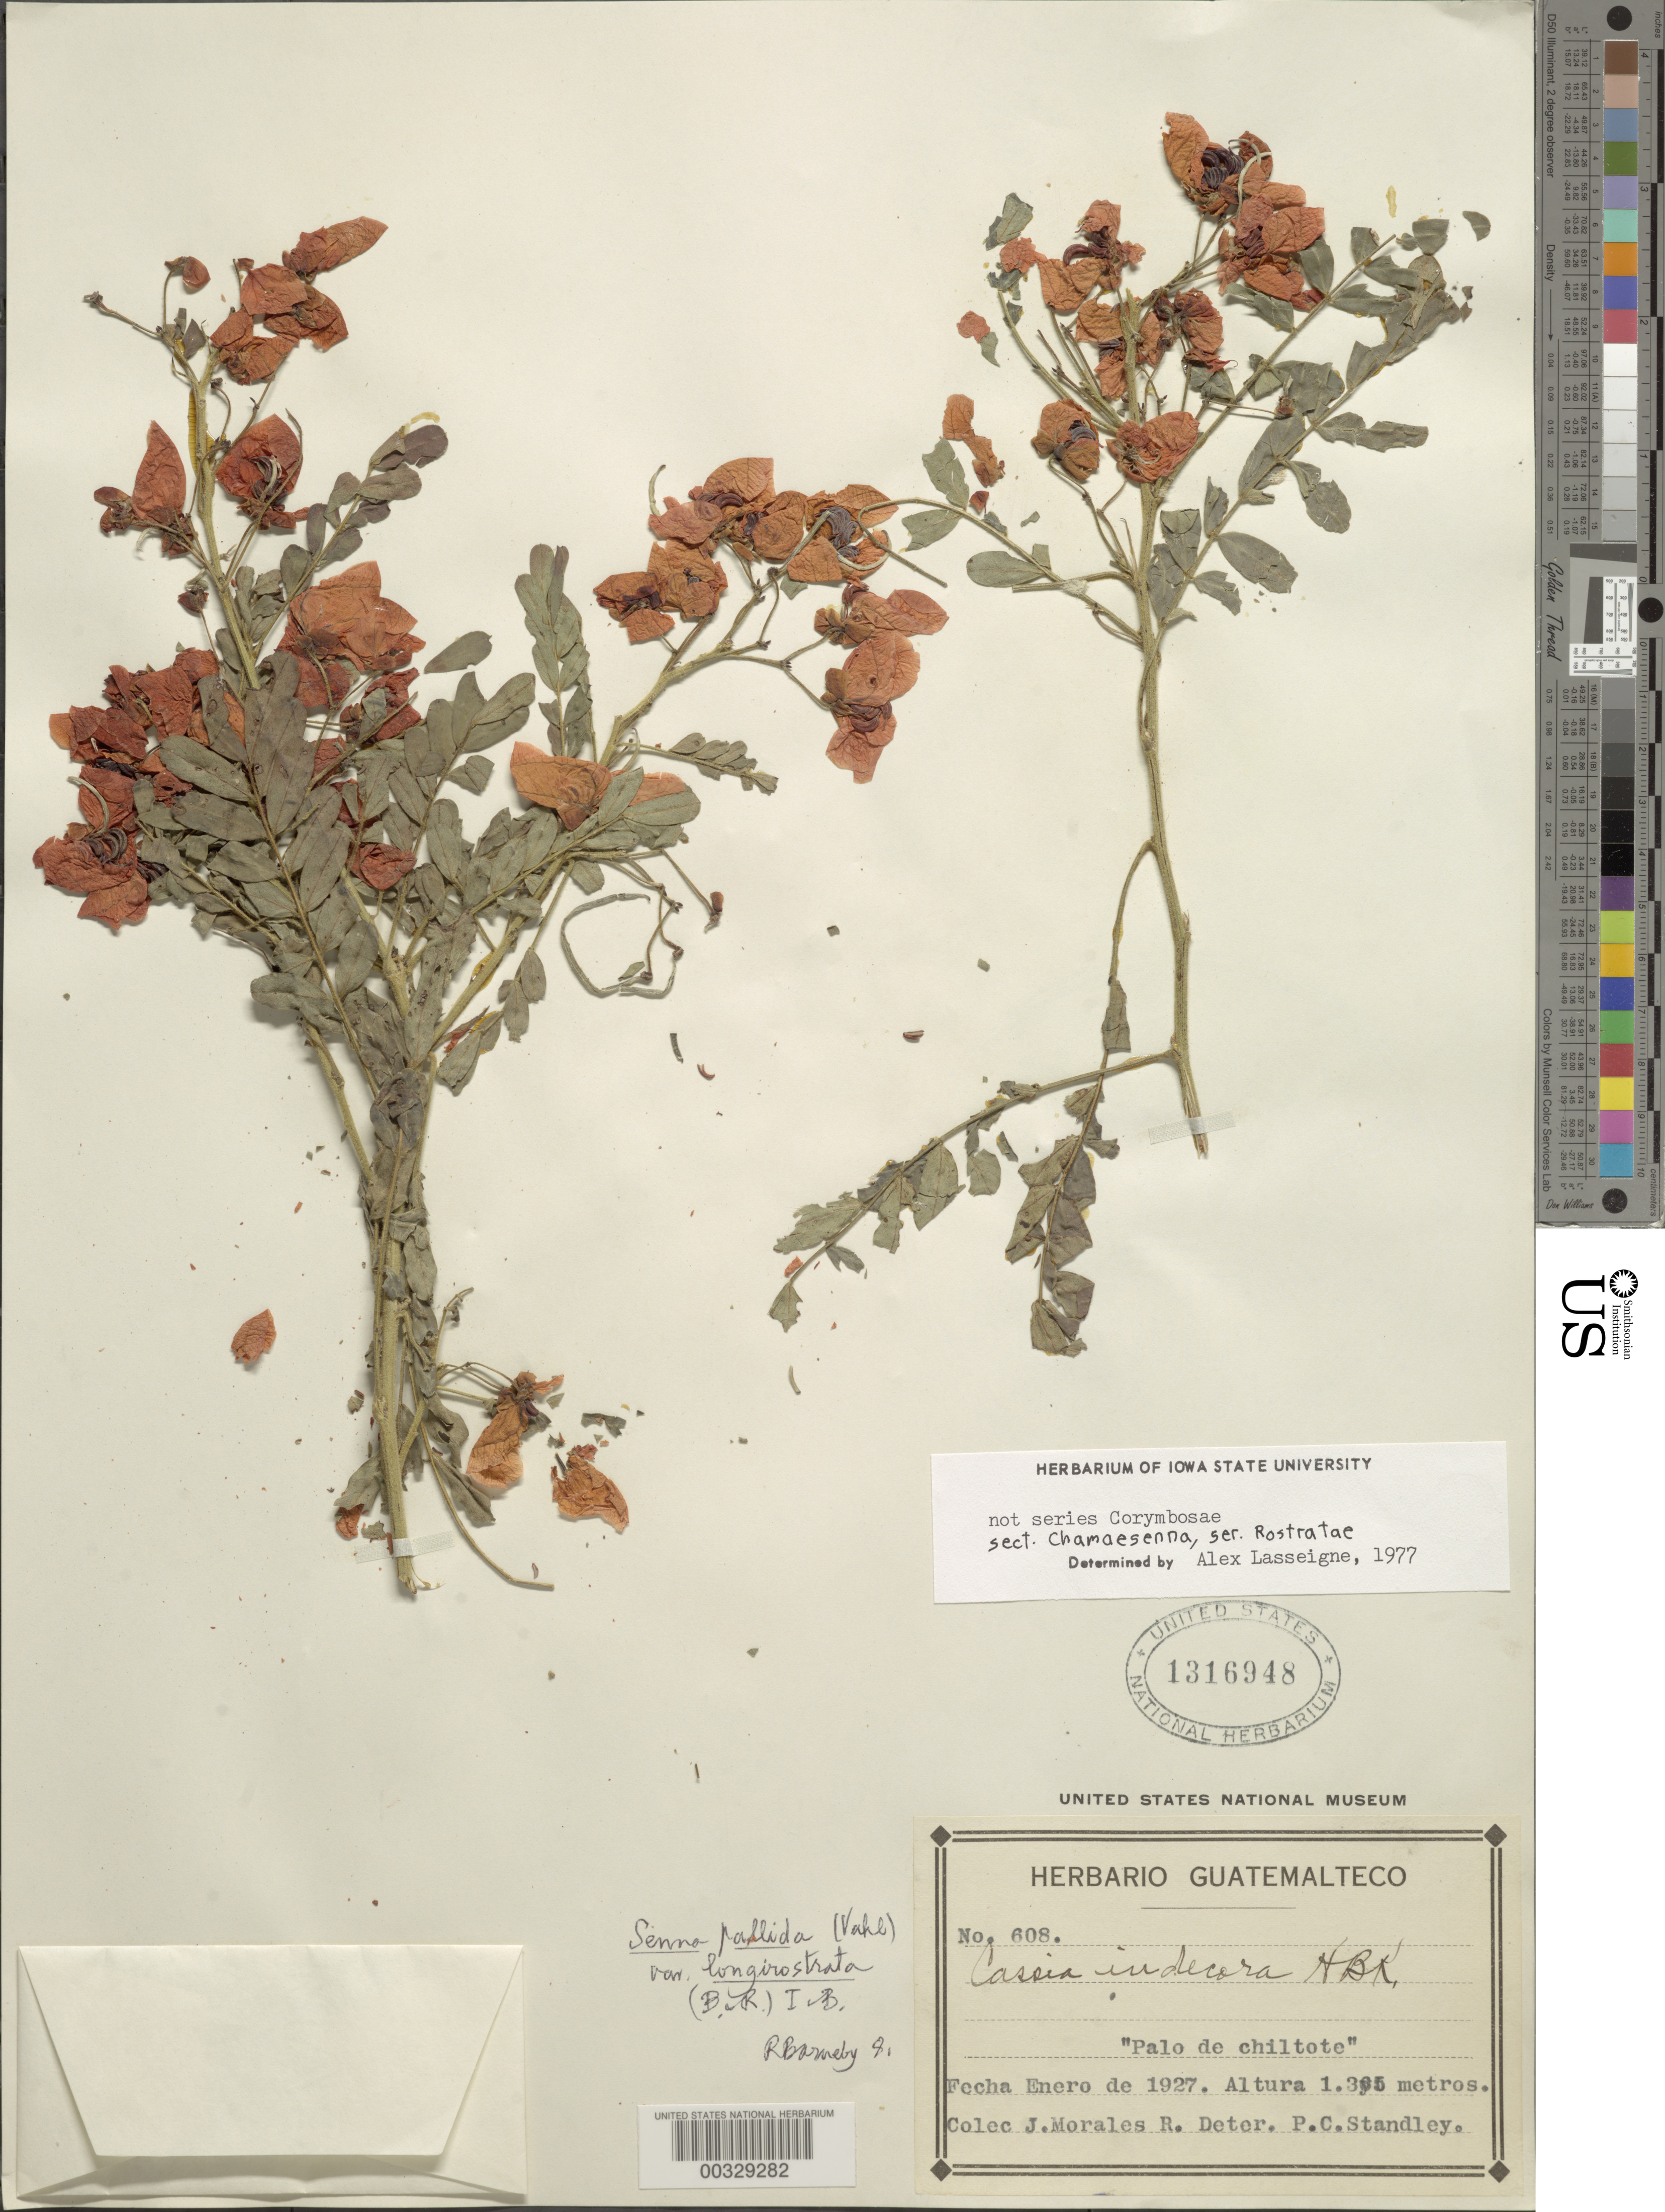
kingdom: Plantae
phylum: Tracheophyta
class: Magnoliopsida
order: Fabales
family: Fabaceae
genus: Senna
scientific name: Senna pallida var. longirostrata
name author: (Britton & Rose) H.S. Irwin & Barneby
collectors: J. Morales R.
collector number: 608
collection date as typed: Jan 1927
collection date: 1927-01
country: Guatemala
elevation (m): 1365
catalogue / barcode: US 1316948